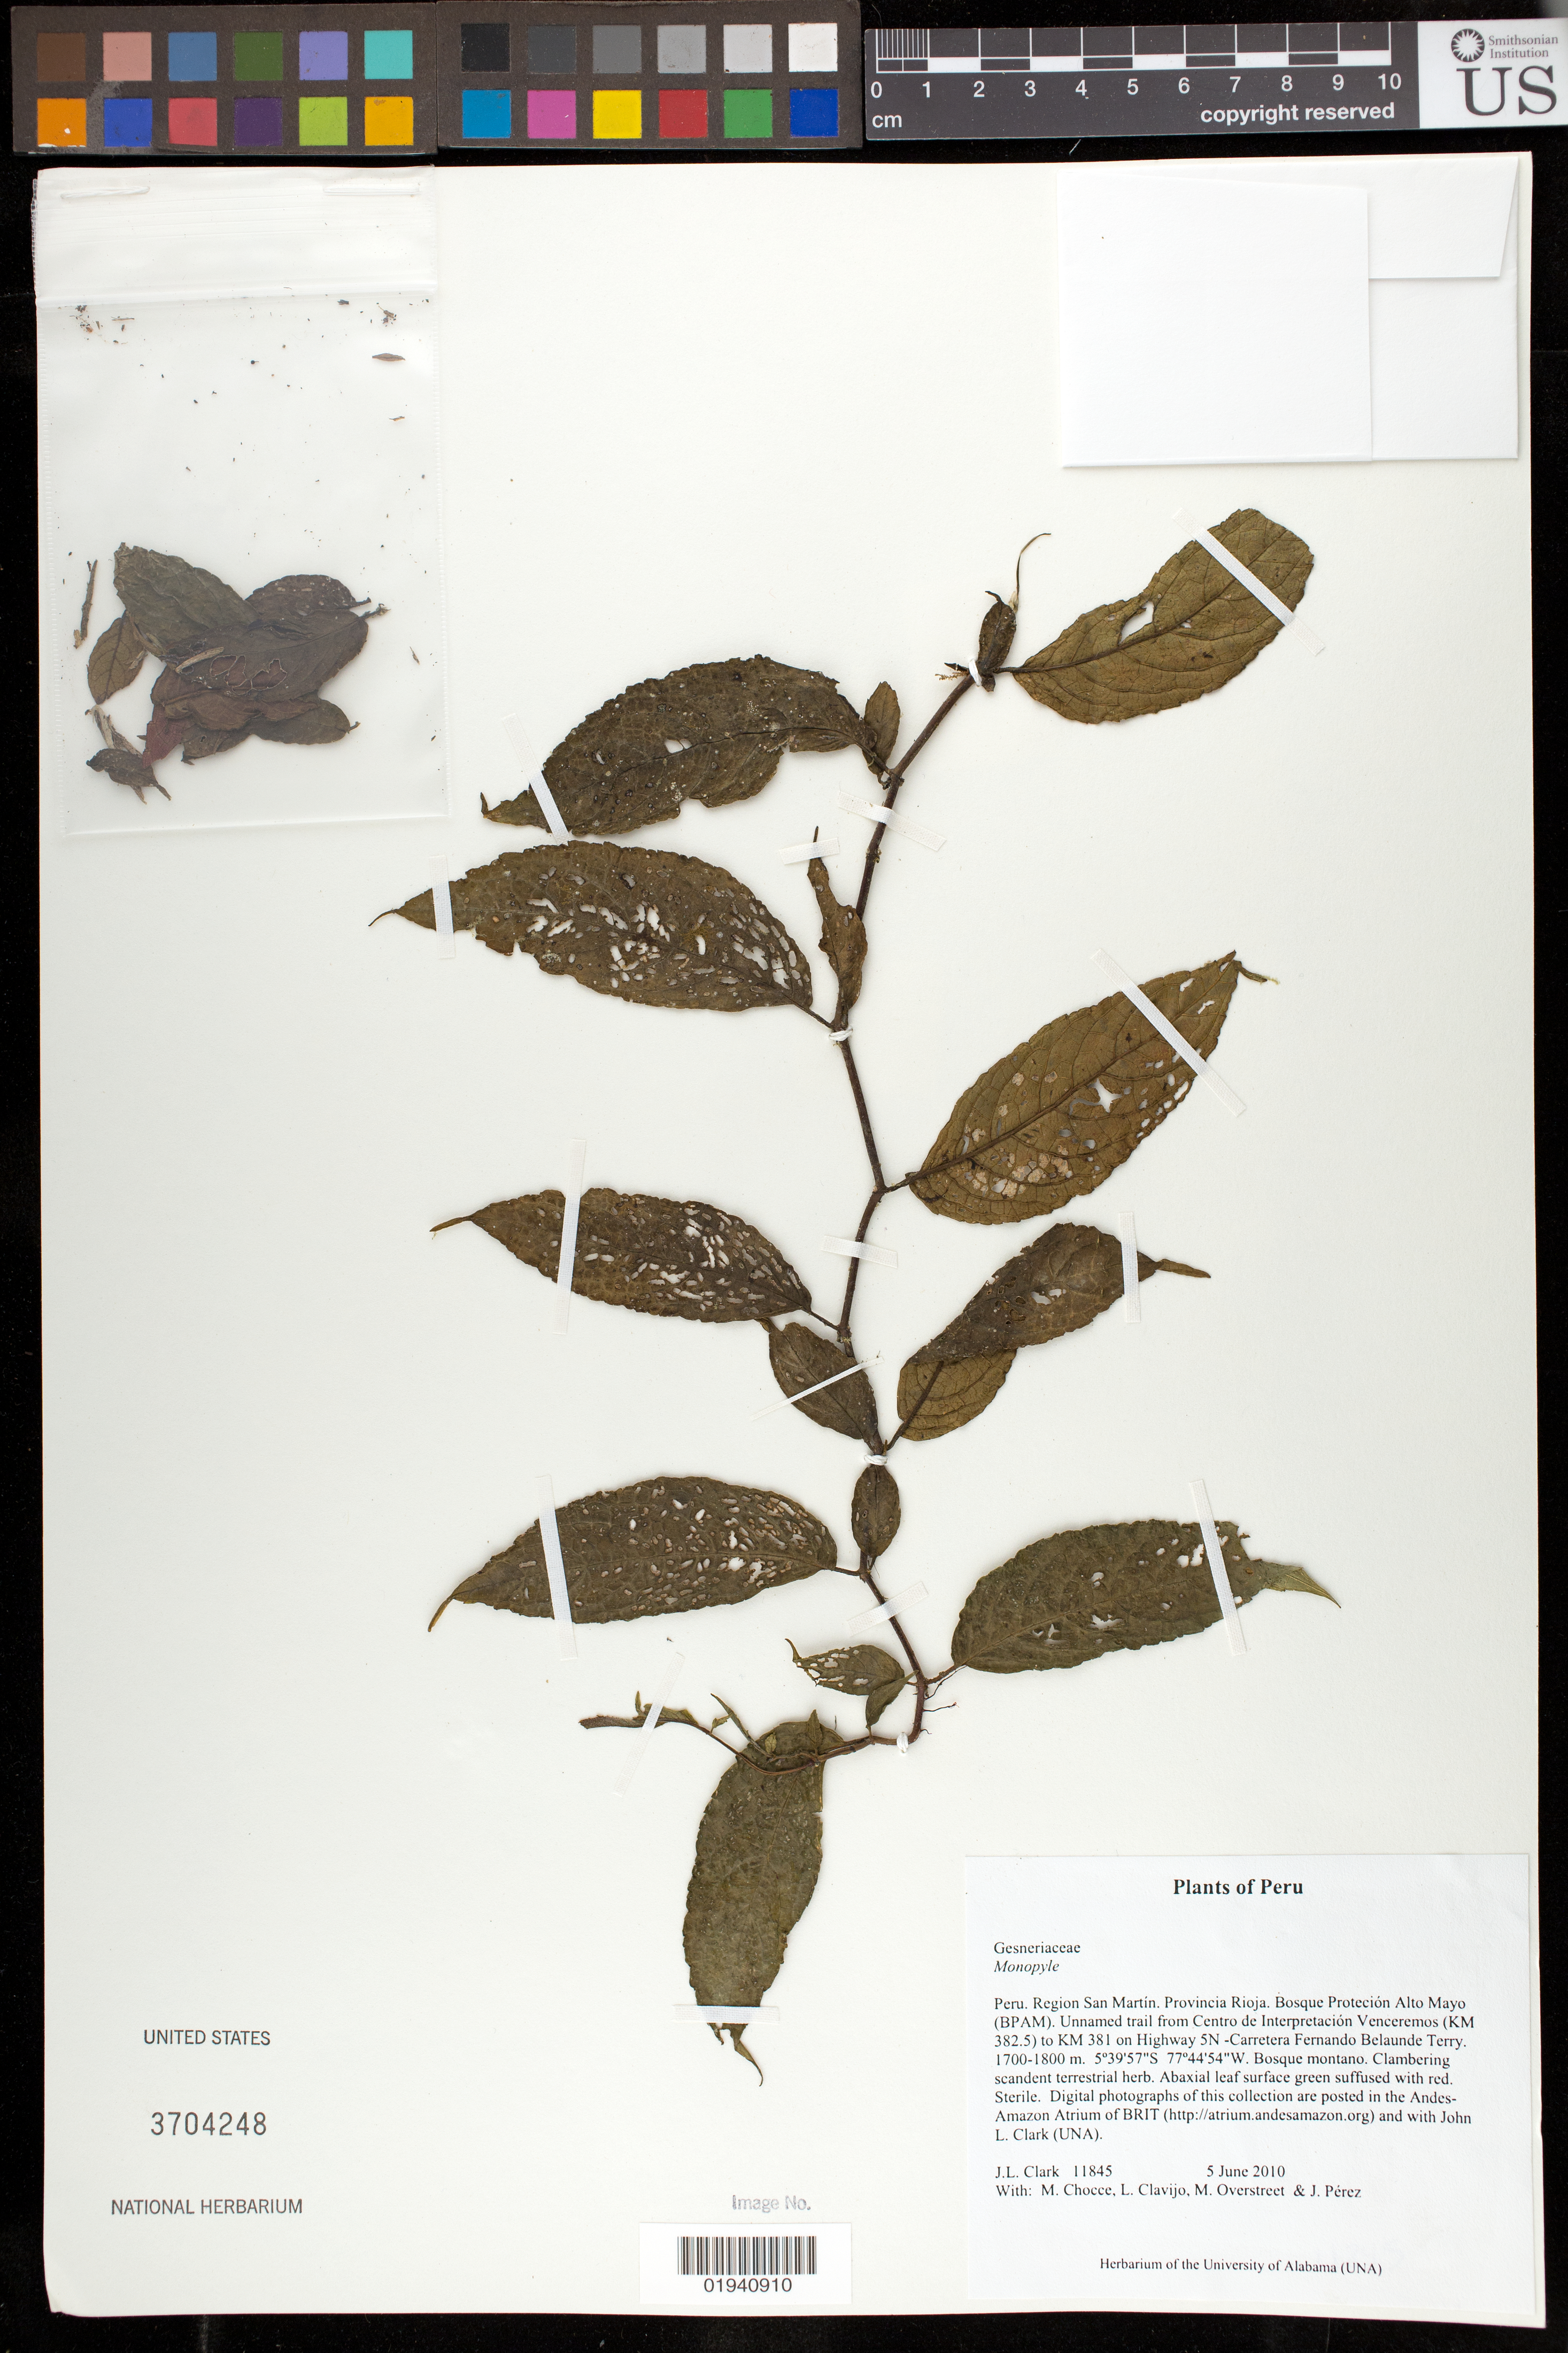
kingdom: Plantae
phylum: Tracheophyta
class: Magnoliopsida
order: Lamiales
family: Gesneriaceae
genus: Monopyle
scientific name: Monopyle sp.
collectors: J. L. Clark, M. Chocce, L. Clavijo, M. Overstreet & J. Perez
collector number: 11845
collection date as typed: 5 Jun 2010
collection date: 2010-06-05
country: Peru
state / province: San Martín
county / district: Rioja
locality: Bosque Protecion Alto Mayo (BPAM). Unnamed trail from Centro de Interpretacion Venceremos (KM 382.5) to KM 381 on Highway 5N. Carretera Fernando Belaunde Terry.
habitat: Bosque montano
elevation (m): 1700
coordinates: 5 39 57 S, 77 44 54 W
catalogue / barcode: US 3704248